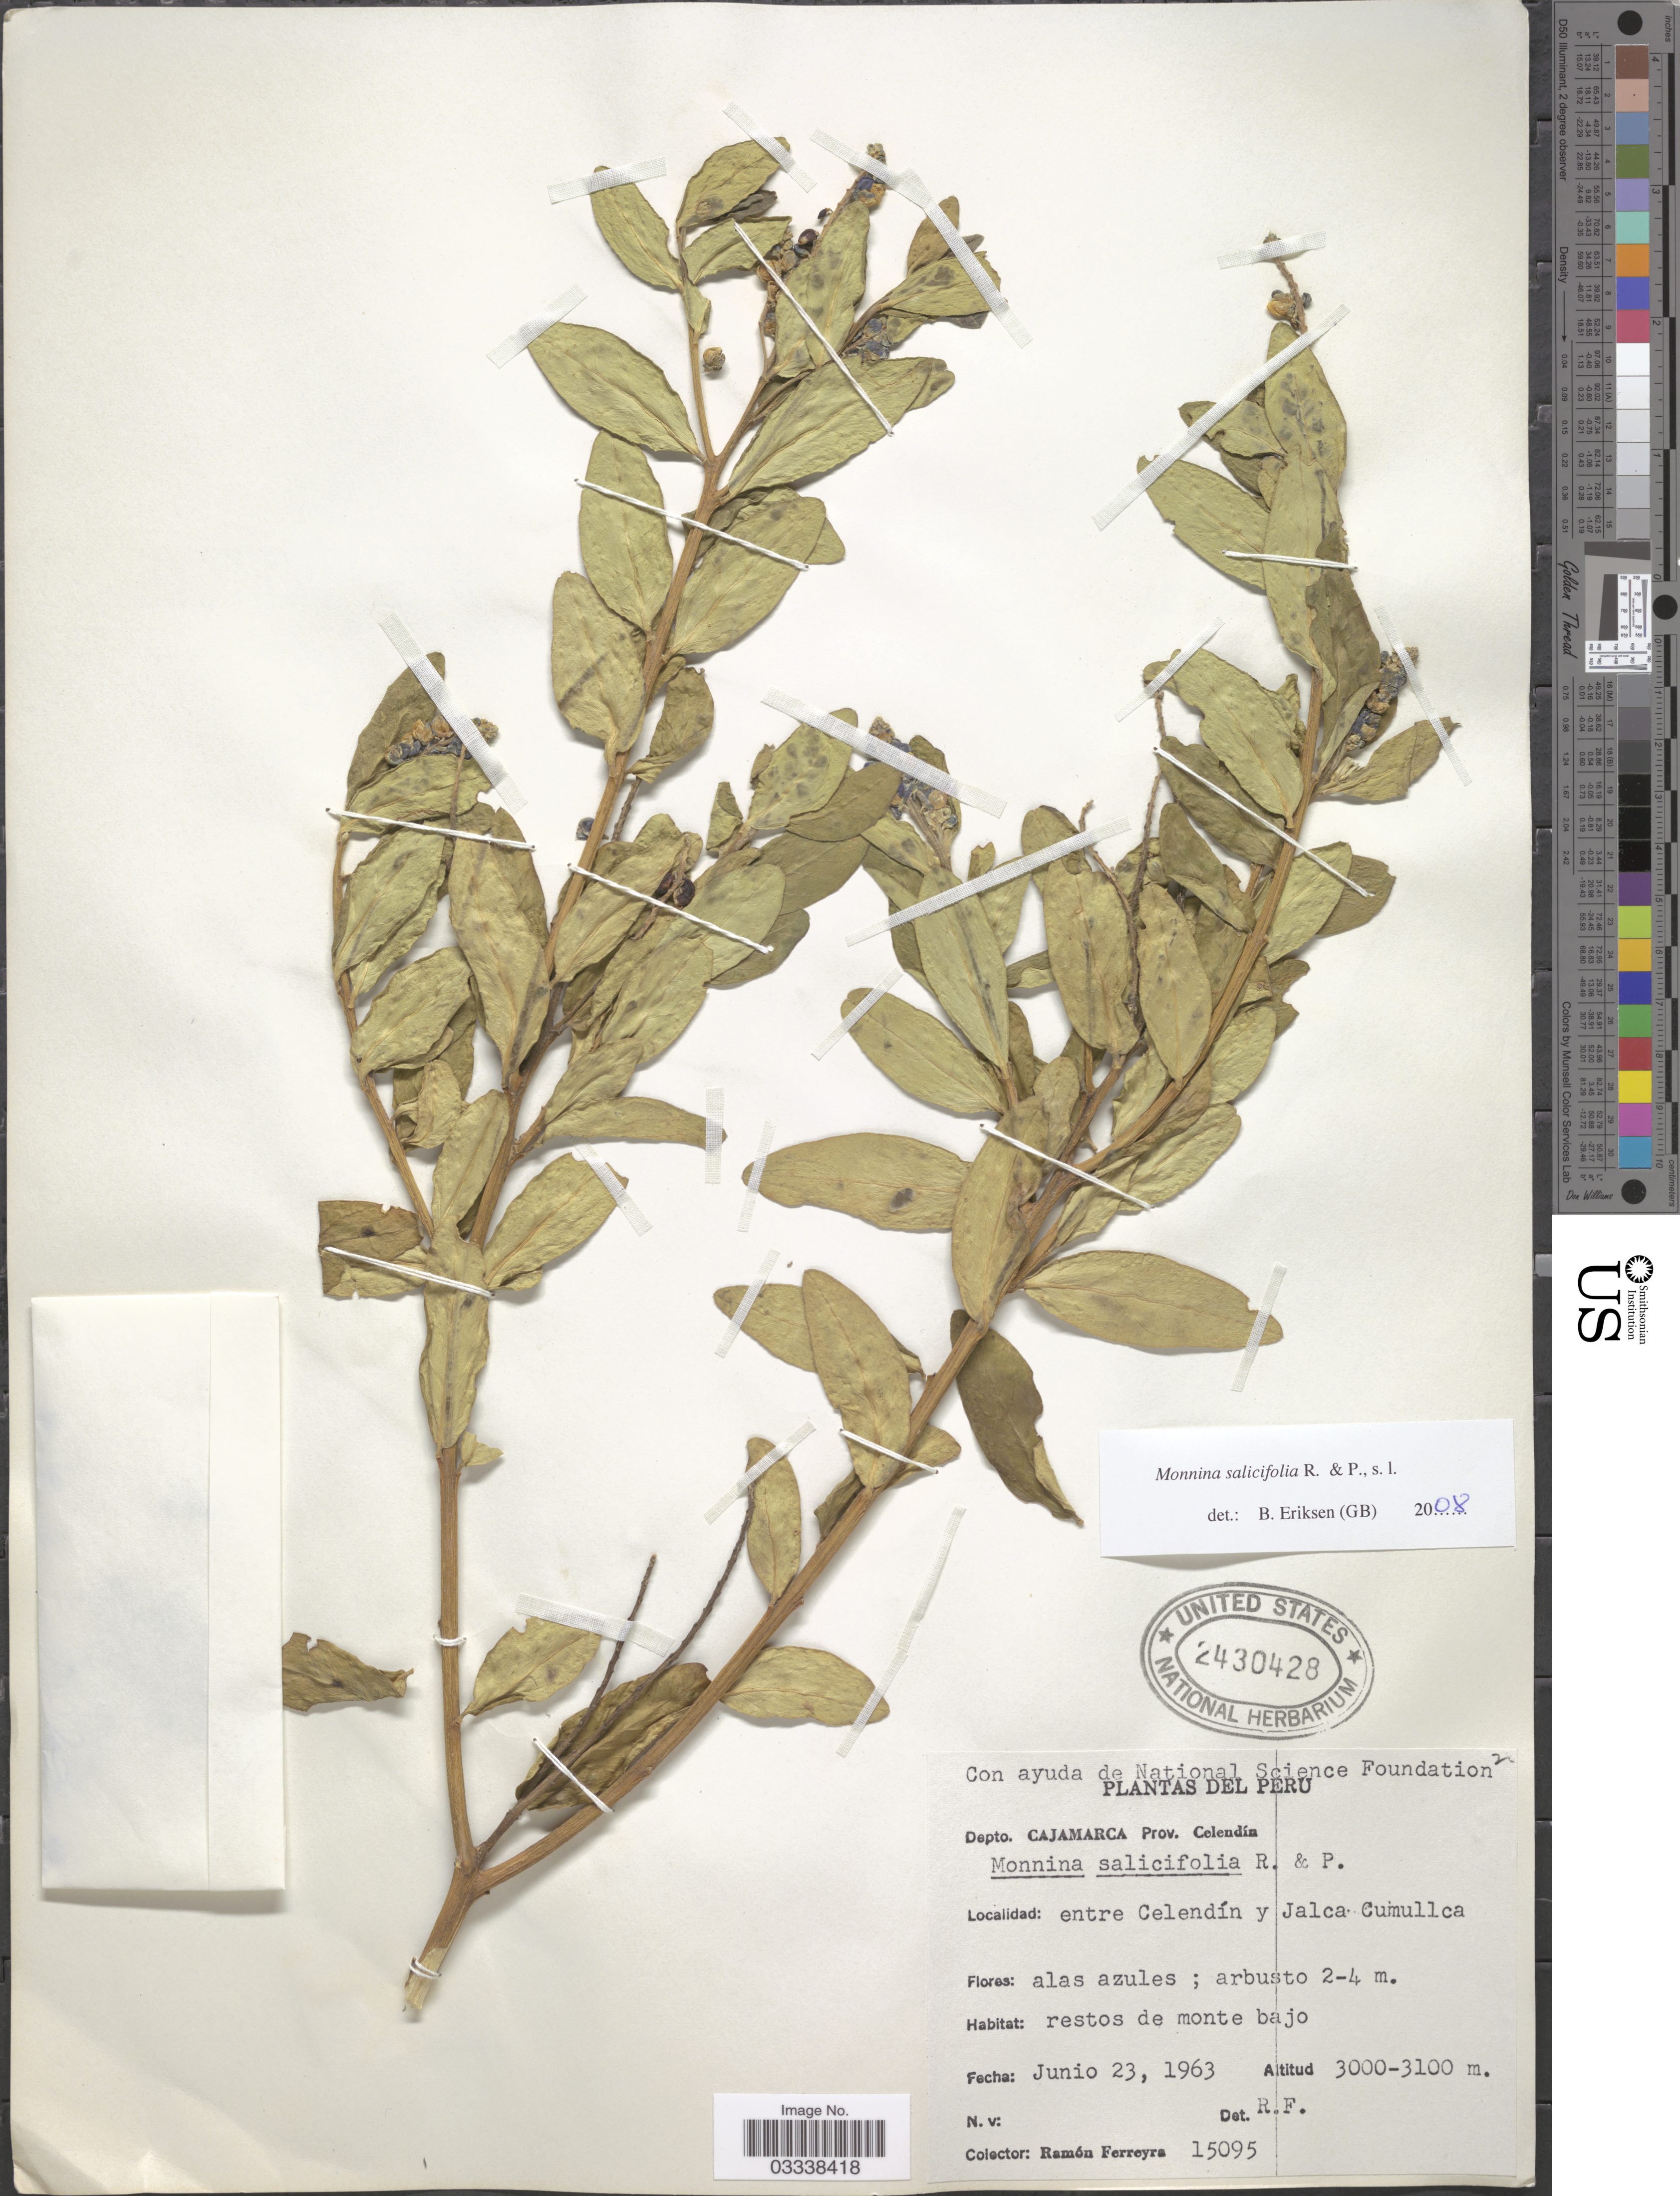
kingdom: Plantae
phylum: Tracheophyta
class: Magnoliopsida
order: Fabales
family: Polygalaceae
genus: Monnina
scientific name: Monnina salicifolia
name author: Ruiz & Pav.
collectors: R. A. Ferreyra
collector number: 15095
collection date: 1963-06-23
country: Peru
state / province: Cajamarca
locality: Depto. Cajamarca, Prov. Celendín. Entre Celendín y Jalca Cumullca.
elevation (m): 3000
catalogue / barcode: US 2430428